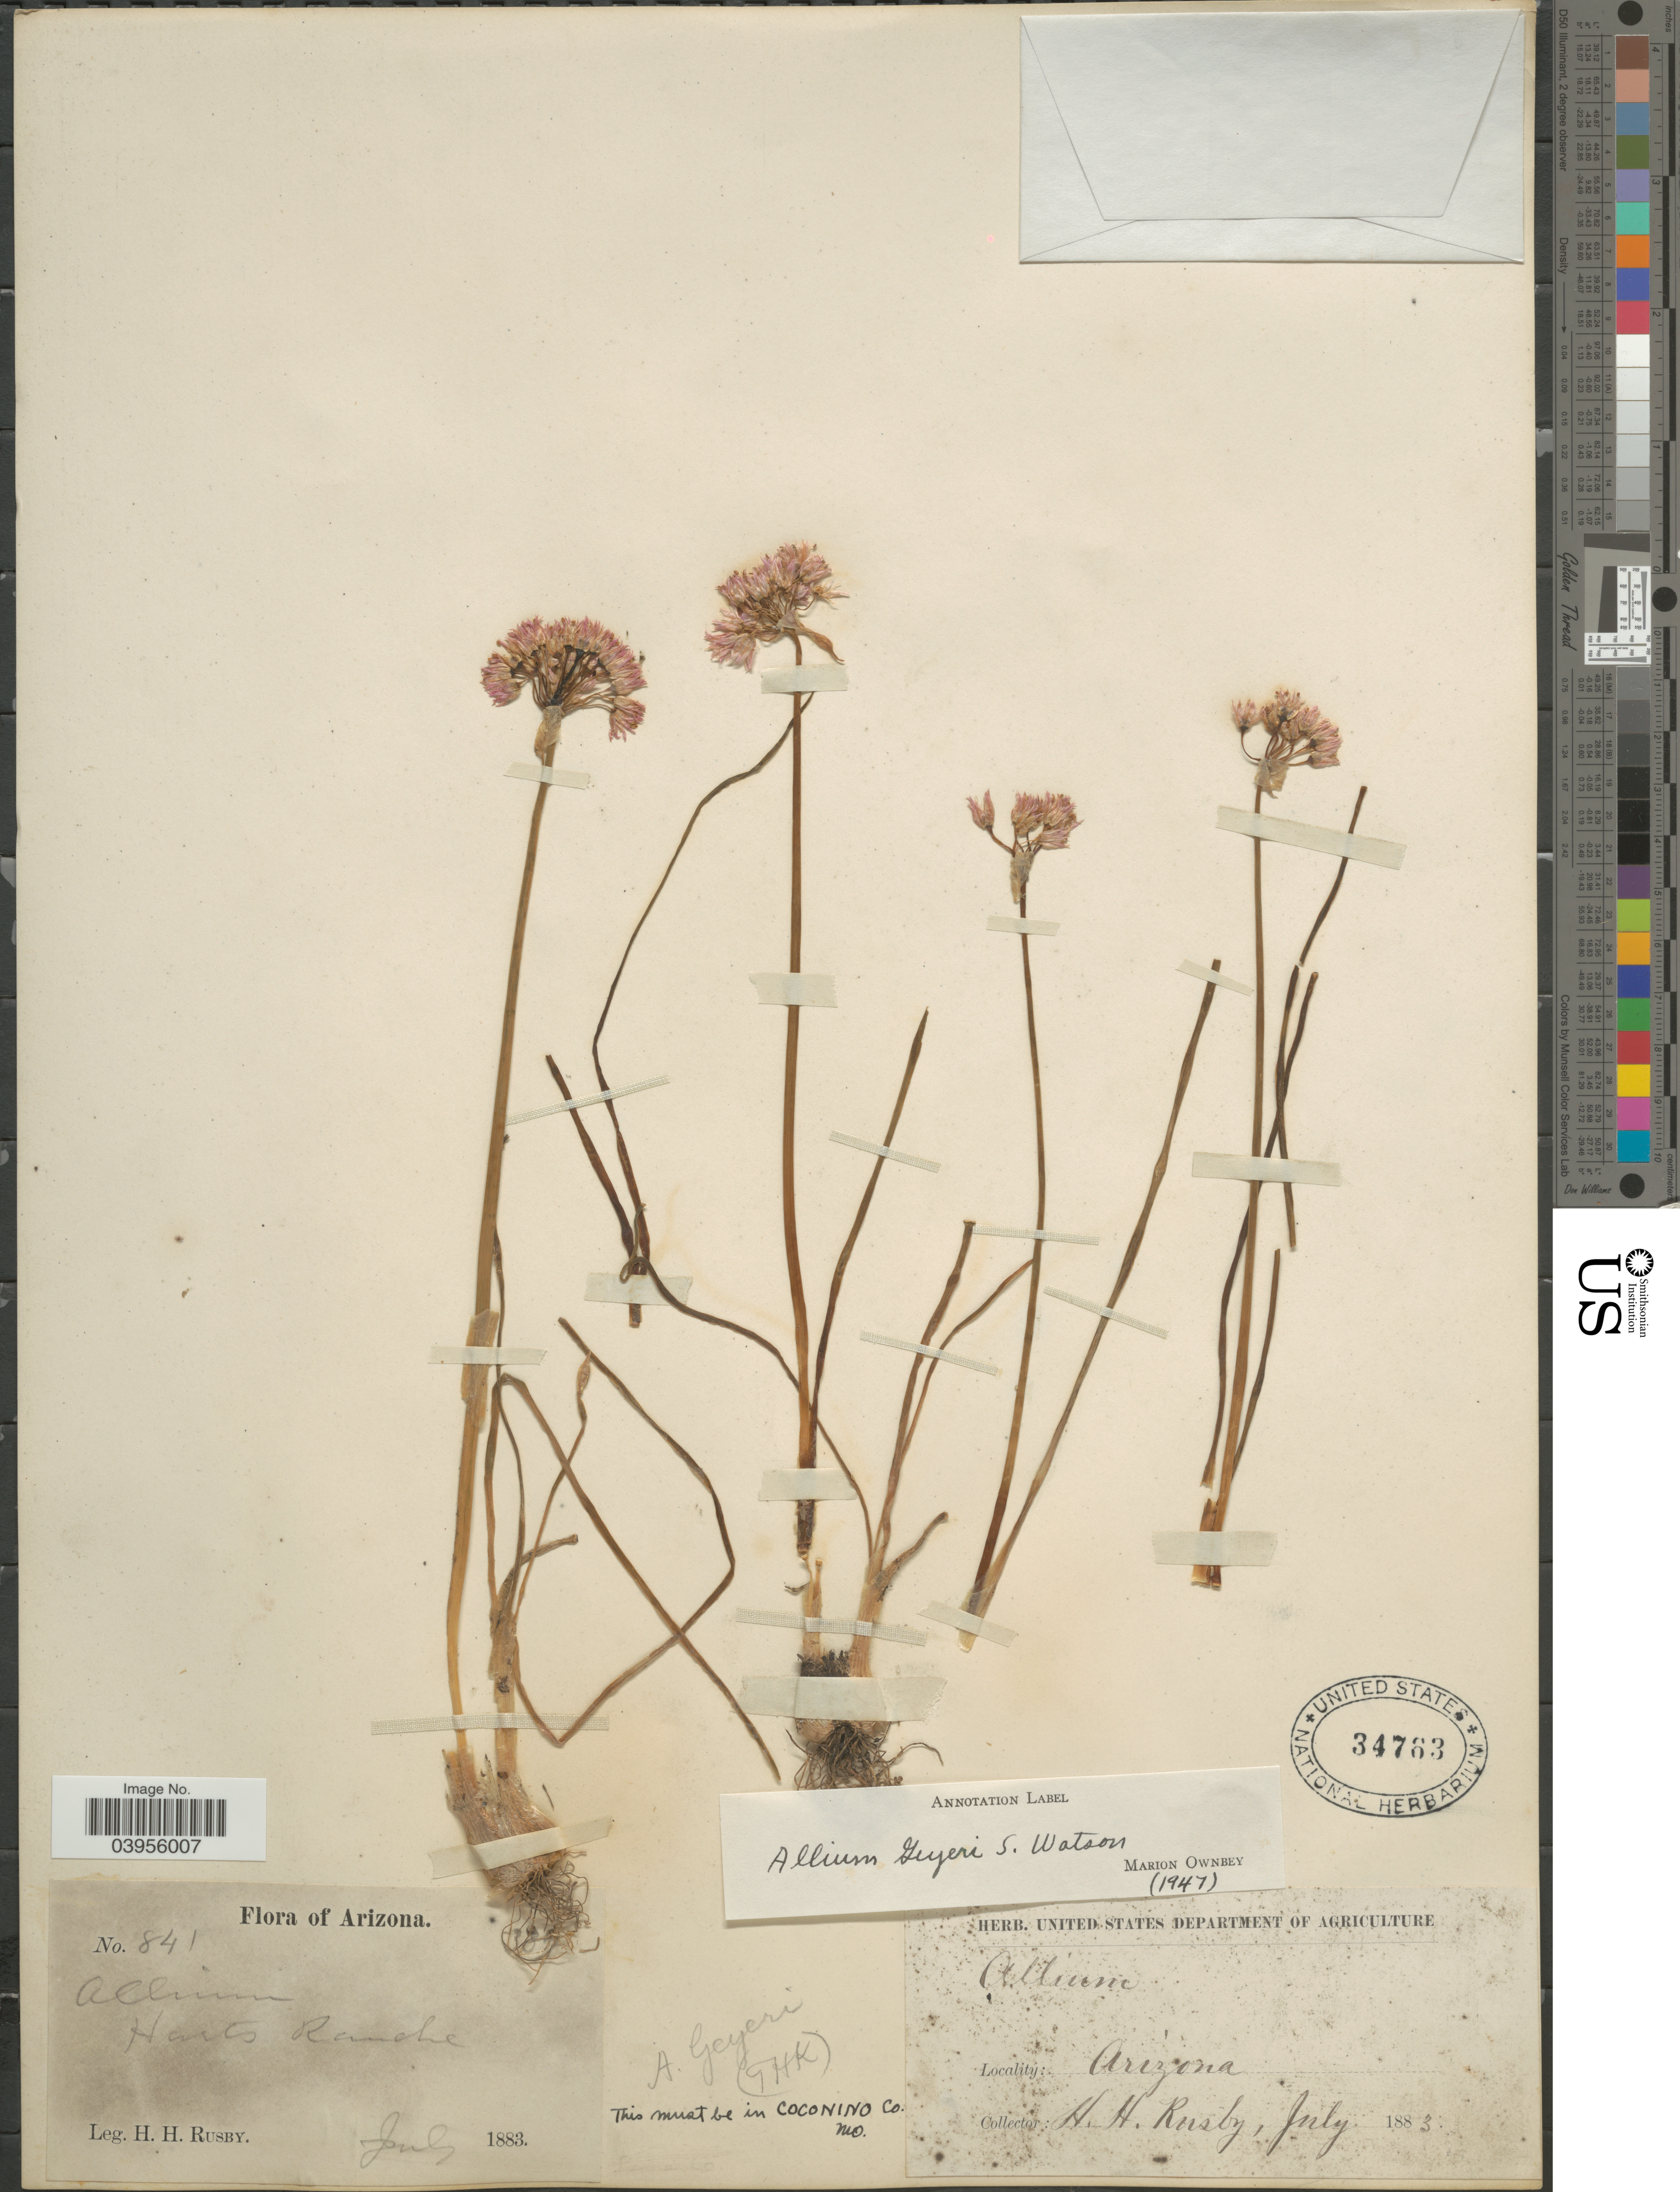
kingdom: Plantae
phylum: Tracheophyta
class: Liliopsida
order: Asparagales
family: Amaryllidaceae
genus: Allium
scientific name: Allium geyeri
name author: S. Watson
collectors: H. H. Rusby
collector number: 841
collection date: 1883-07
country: United States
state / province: Arizona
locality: Harts Ranche. [This must be in Coconino Co, Mo.]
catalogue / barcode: US 34763